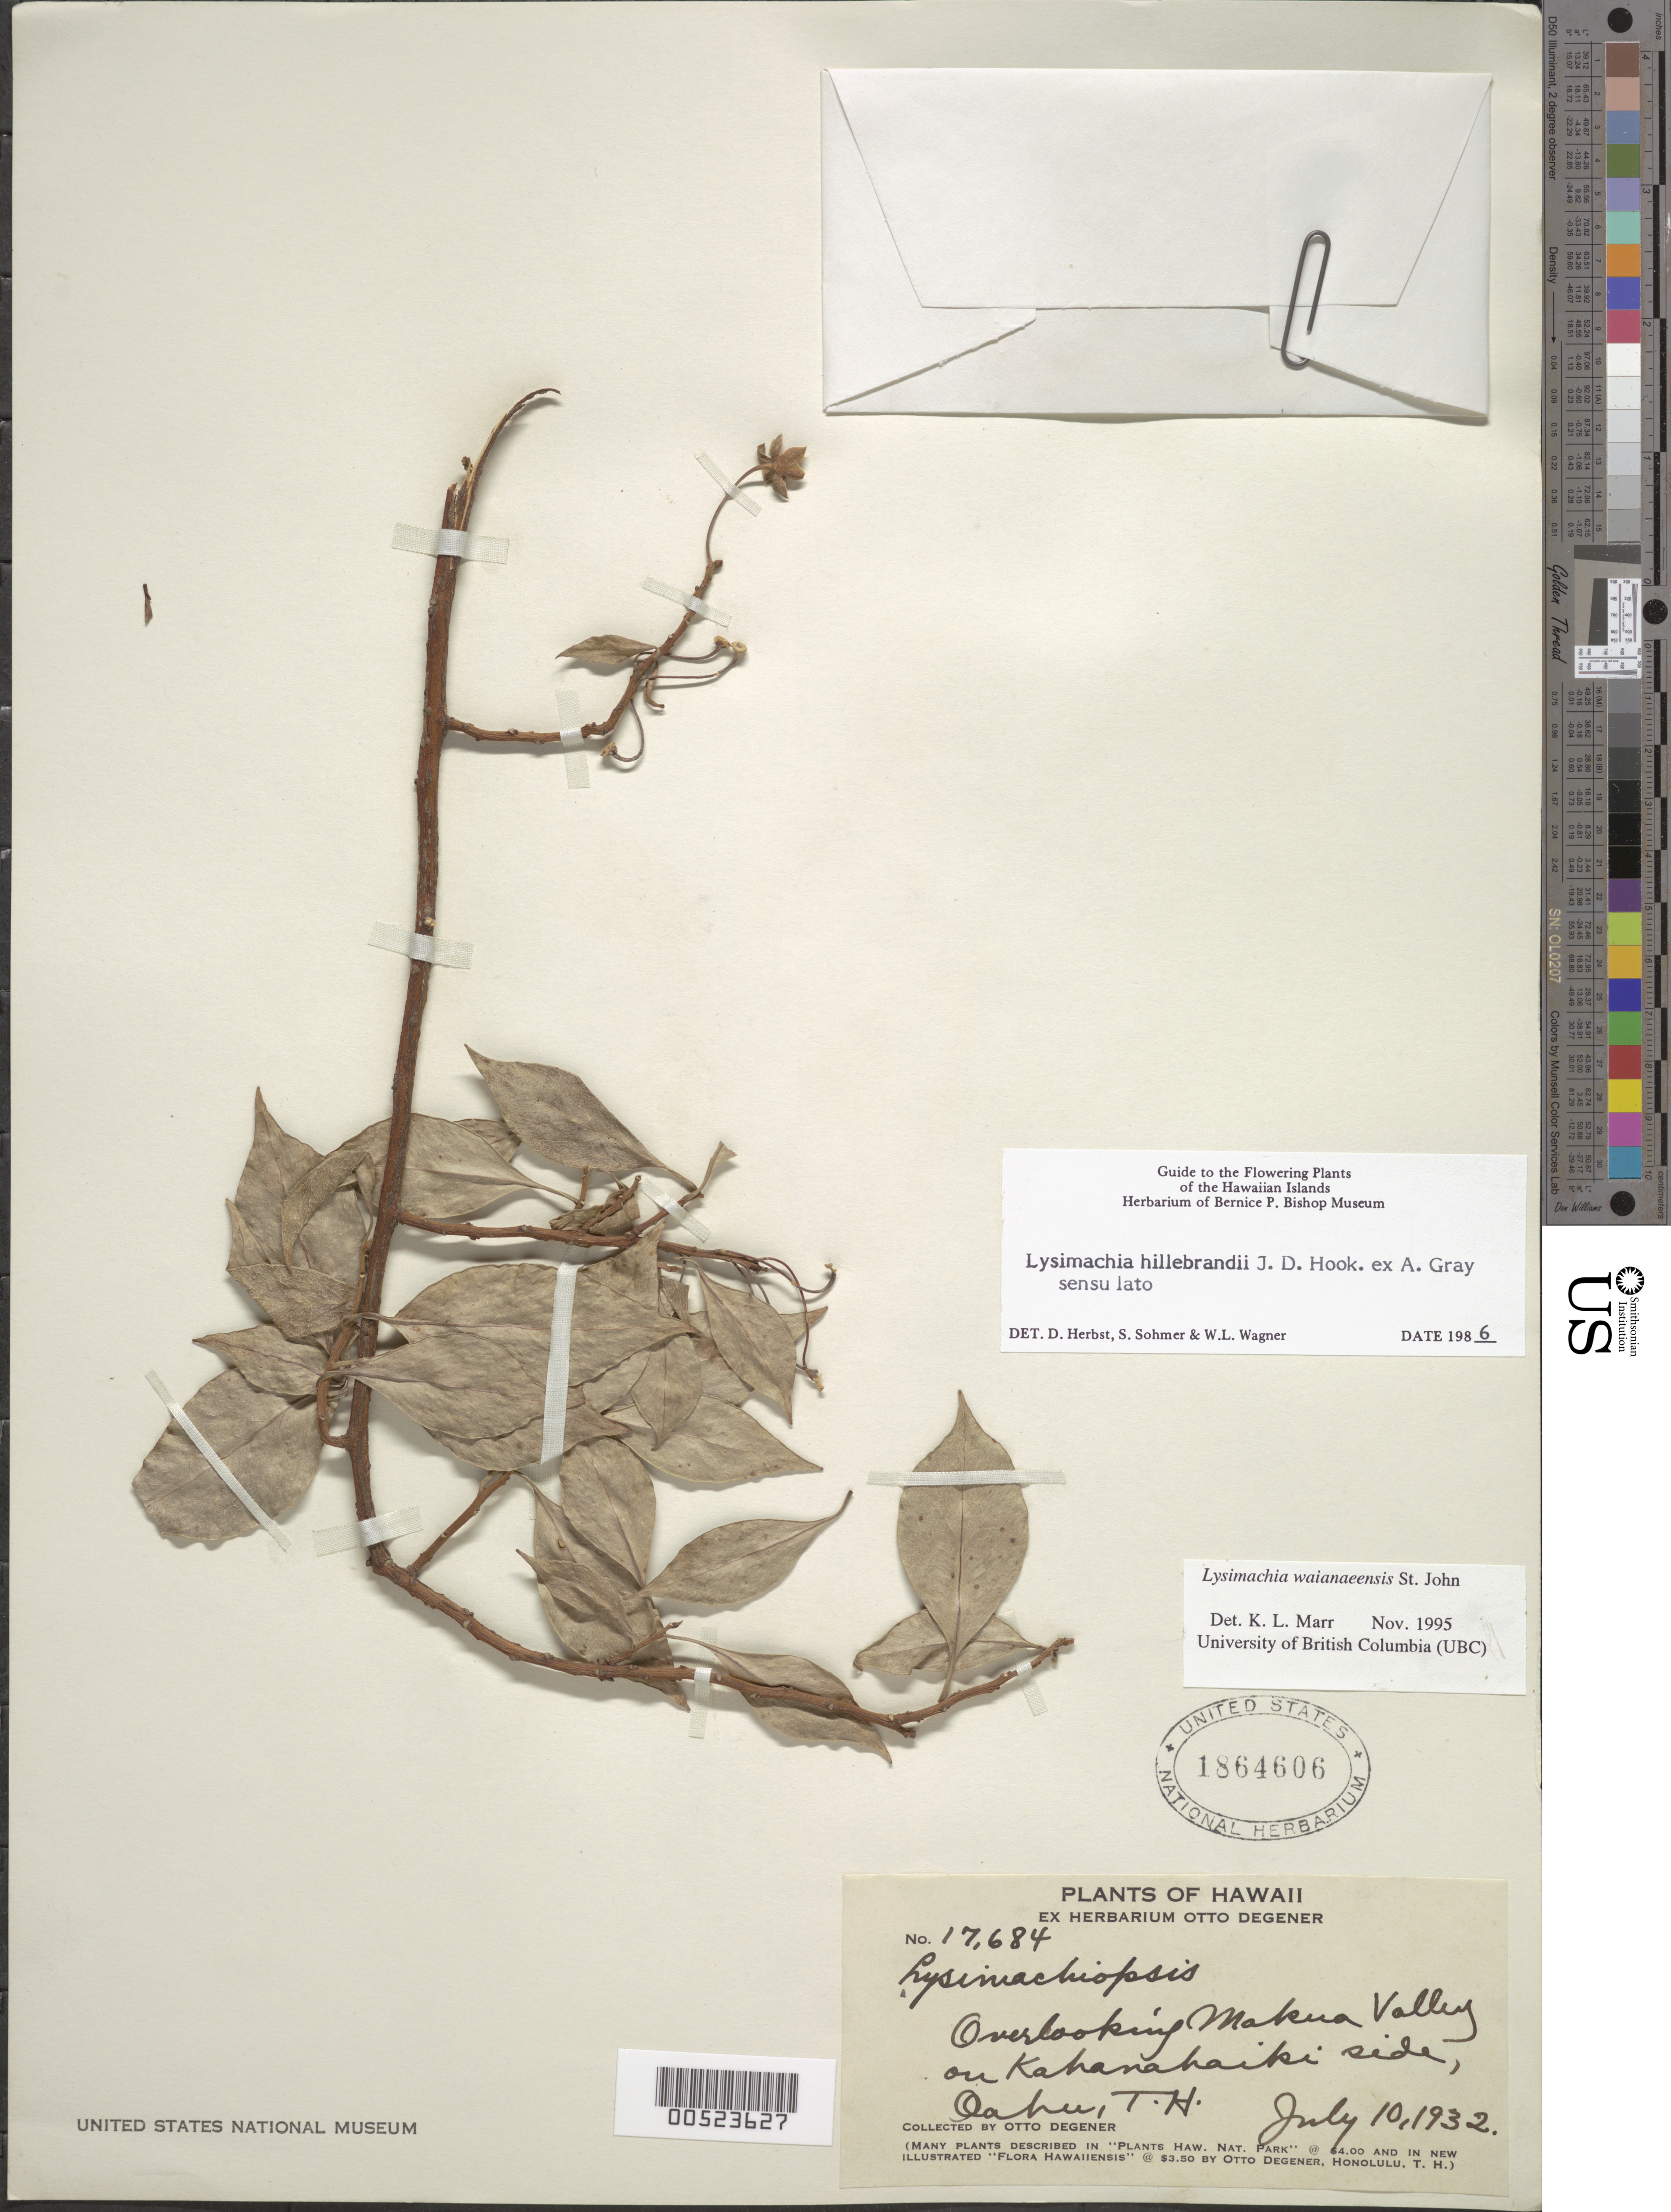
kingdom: Plantae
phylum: Tracheophyta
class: Magnoliopsida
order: Ericales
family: Primulaceae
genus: Lysimachia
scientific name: Lysimachia hillebrandii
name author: Hook. f. ex A. Gray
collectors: O. Degener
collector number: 17684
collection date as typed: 10 Jul 1932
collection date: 1932-07-10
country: United States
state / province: Hawaii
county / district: Honolulu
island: Oahu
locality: Overlooking Makua Valley on Kahanahaiki side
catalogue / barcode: US 1864606